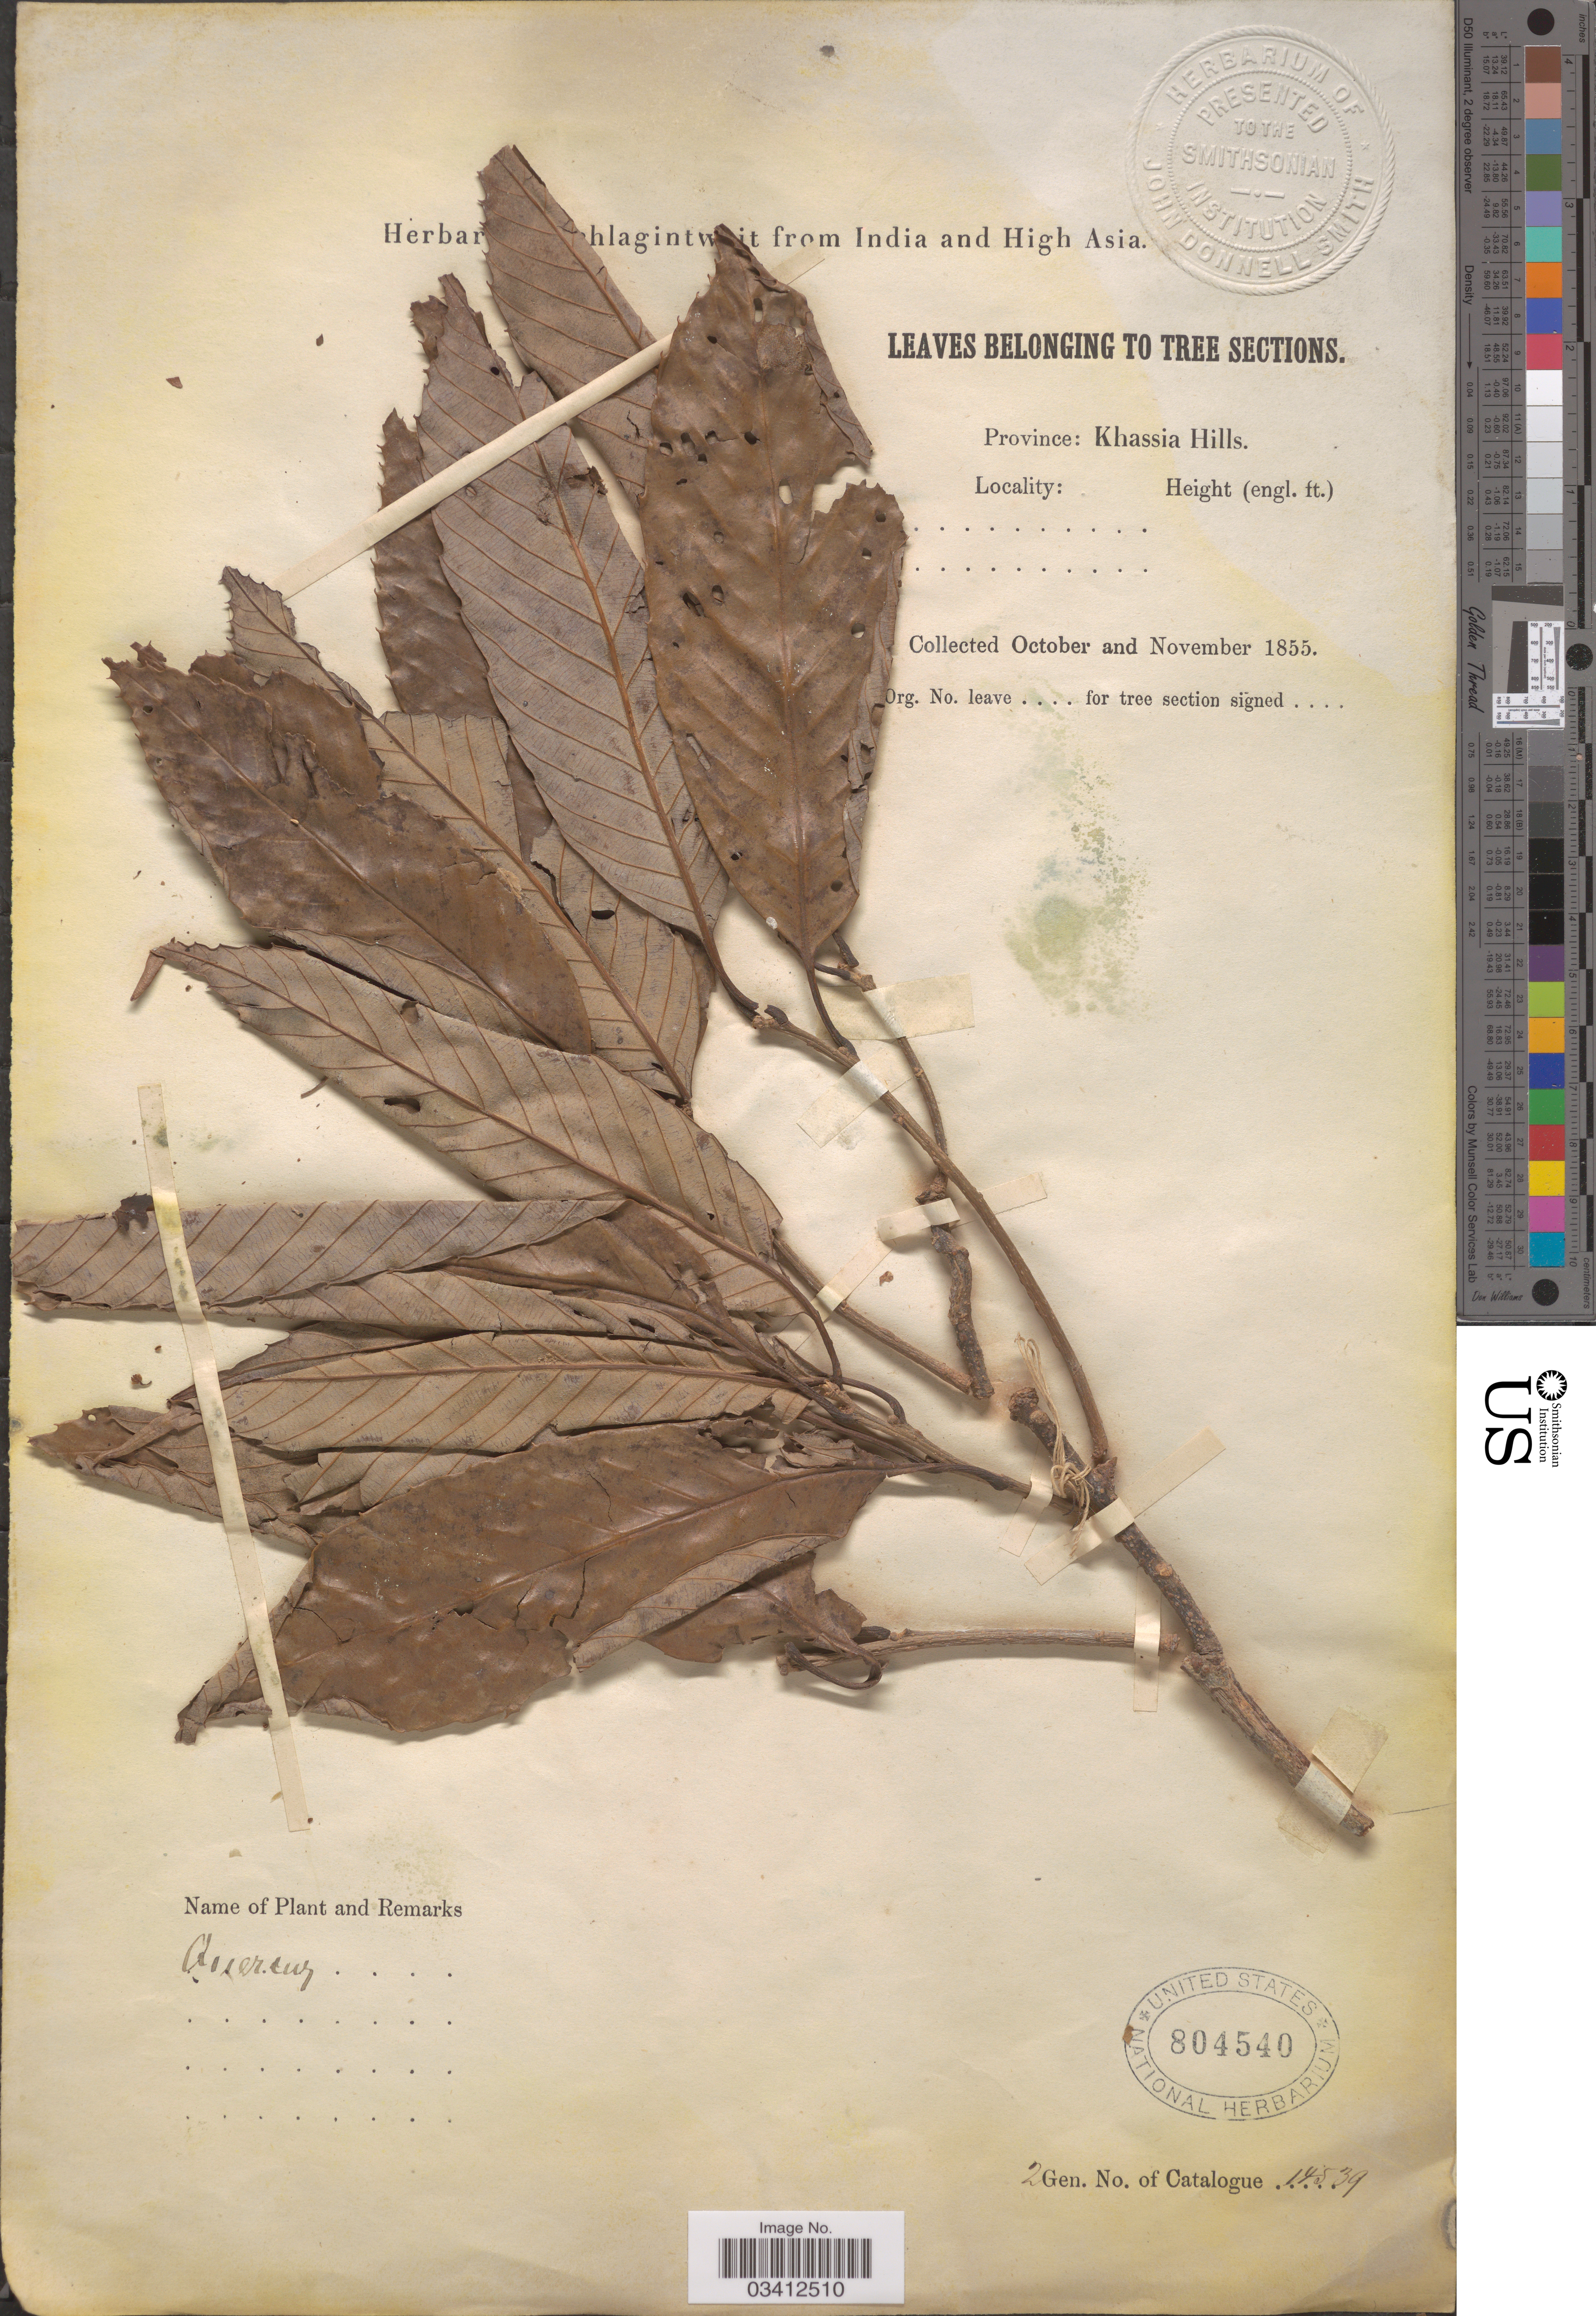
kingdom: Plantae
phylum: Tracheophyta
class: Magnoliopsida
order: Fagales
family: Fagaceae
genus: Quercus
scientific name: Quercus sp.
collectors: Herbarium Schlagintweit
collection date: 1855-10/1855-11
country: India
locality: Province: Khassia Hills.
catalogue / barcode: US 804540